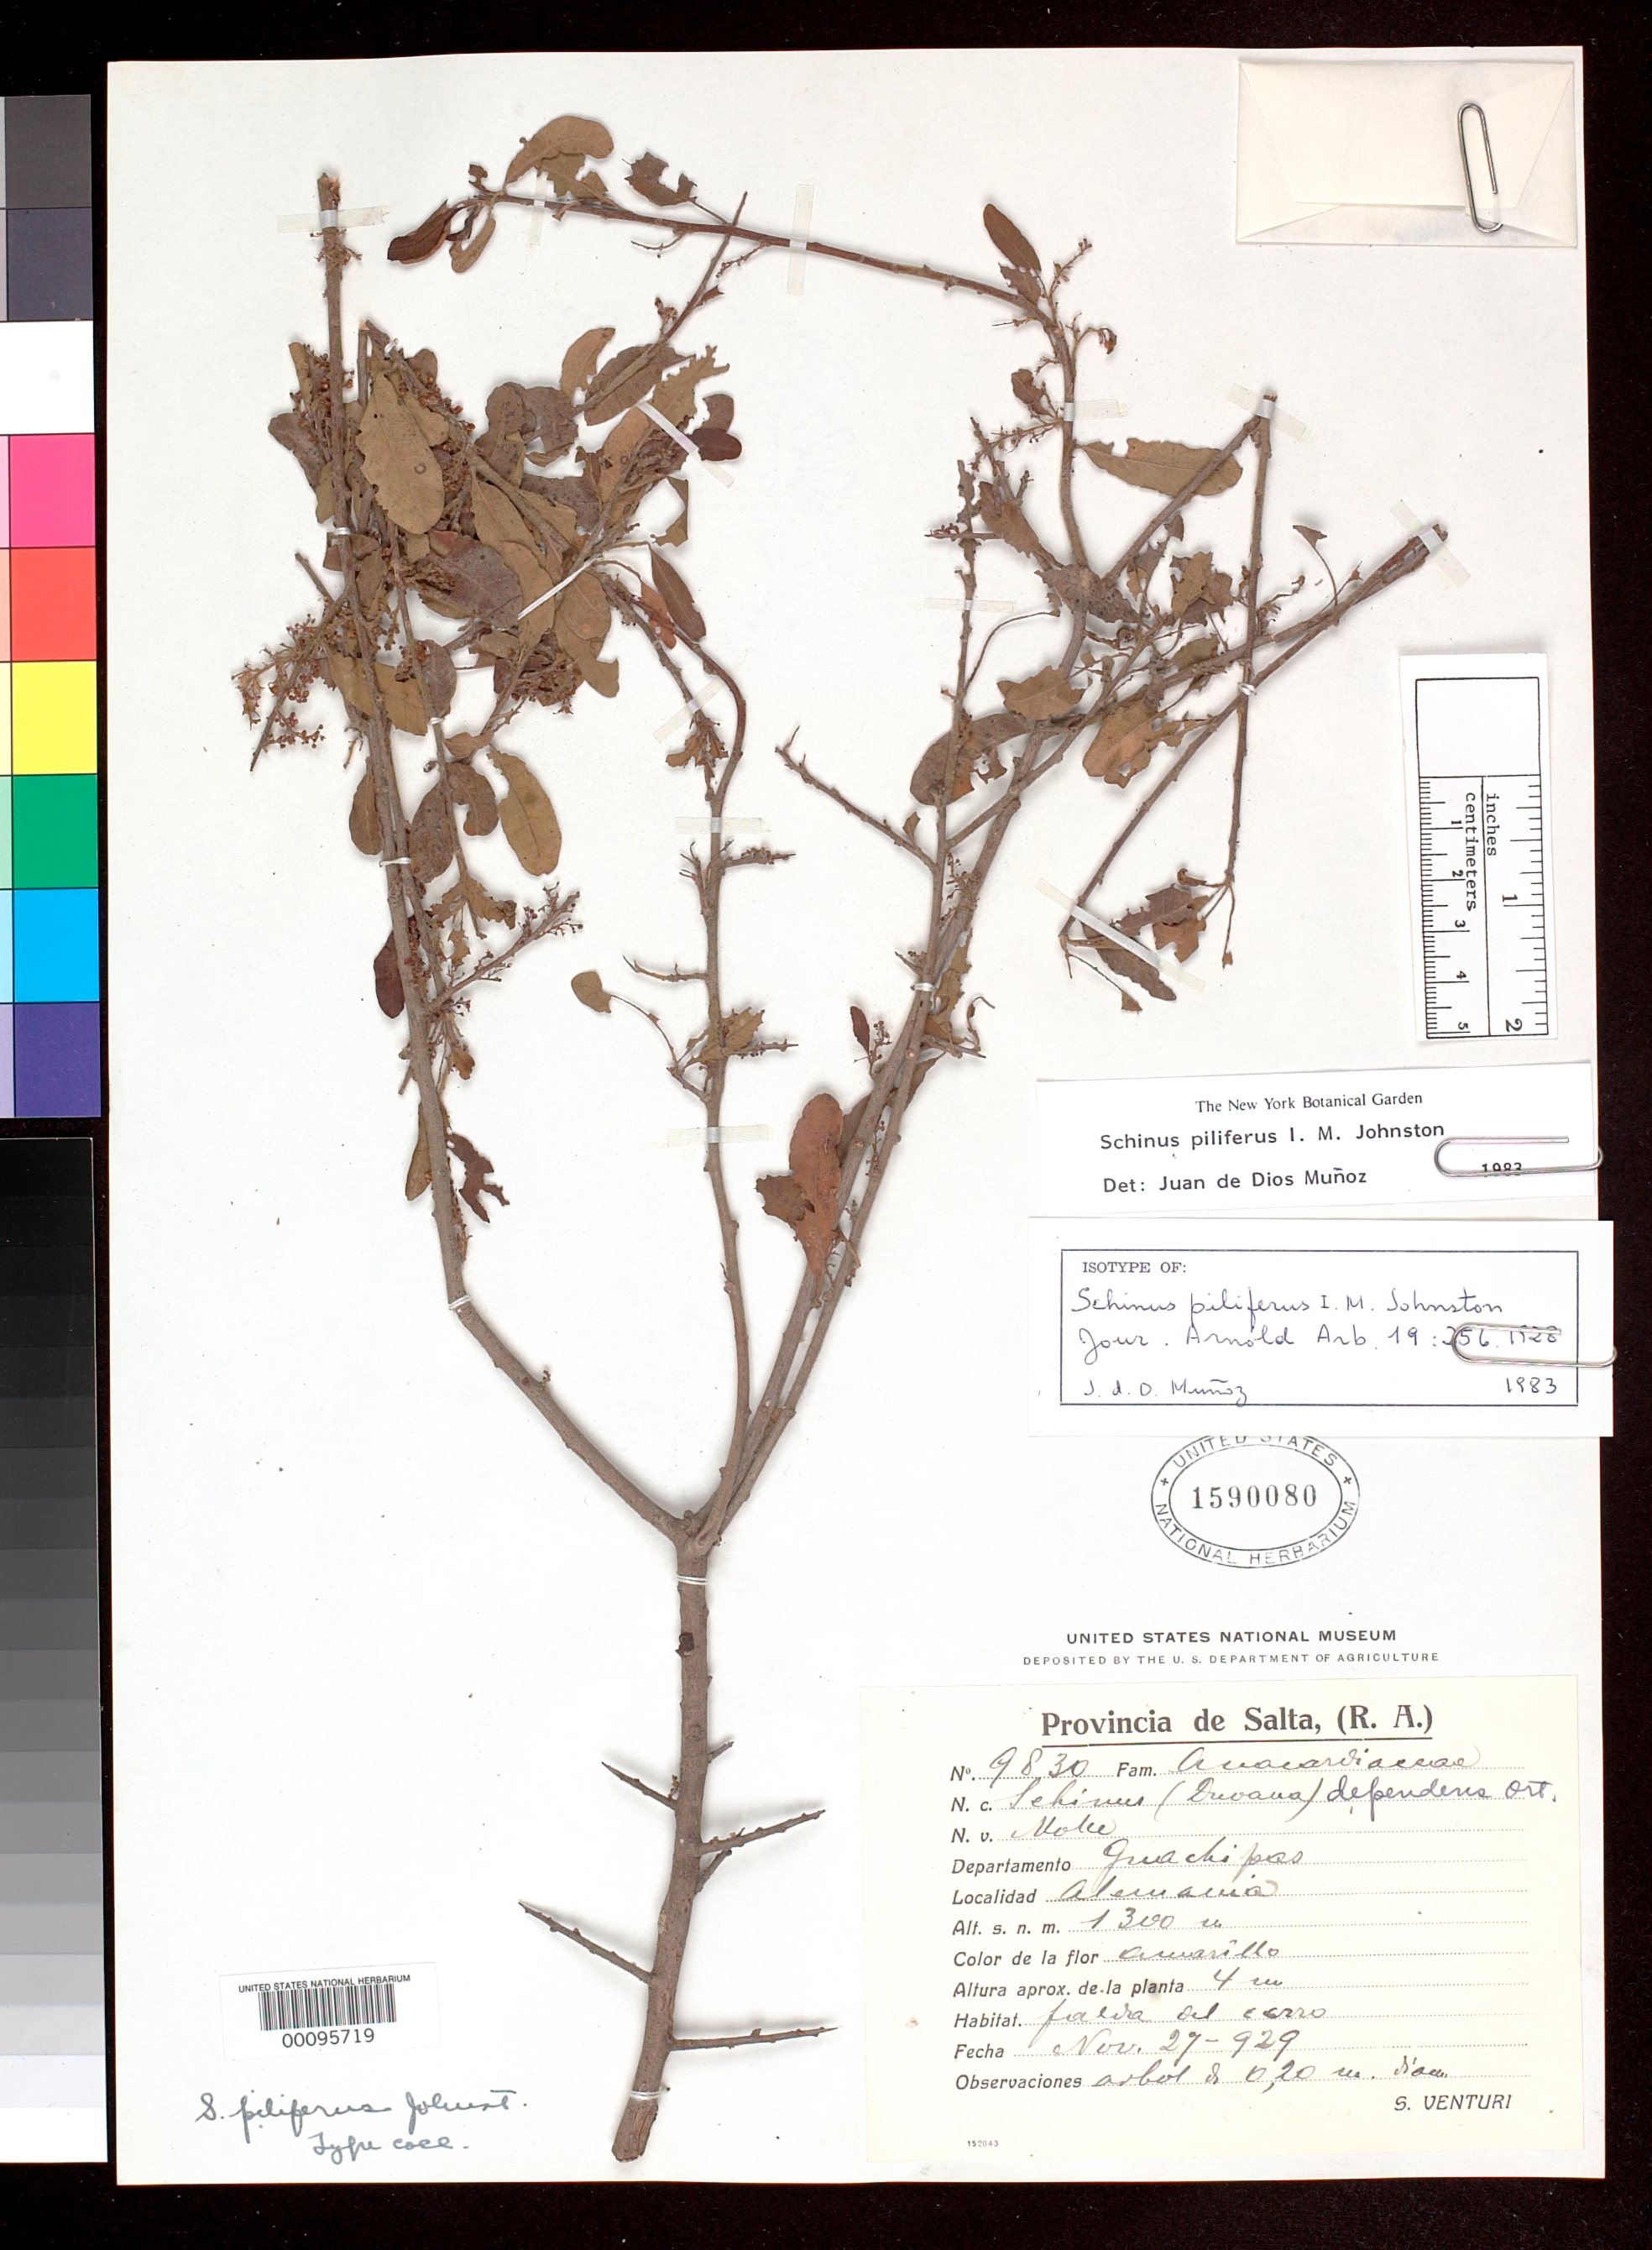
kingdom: Plantae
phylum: Tracheophyta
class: Magnoliopsida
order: Sapindales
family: Anacardiaceae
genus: Schinus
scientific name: Schinus pilifera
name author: I.M. Johnst.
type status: Isotype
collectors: S. Venturi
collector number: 9830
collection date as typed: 27 Nov 1929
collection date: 1929-11-27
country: Argentina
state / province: Salta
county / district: Guachipas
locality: Alemania.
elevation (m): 1300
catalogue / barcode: US 1590080